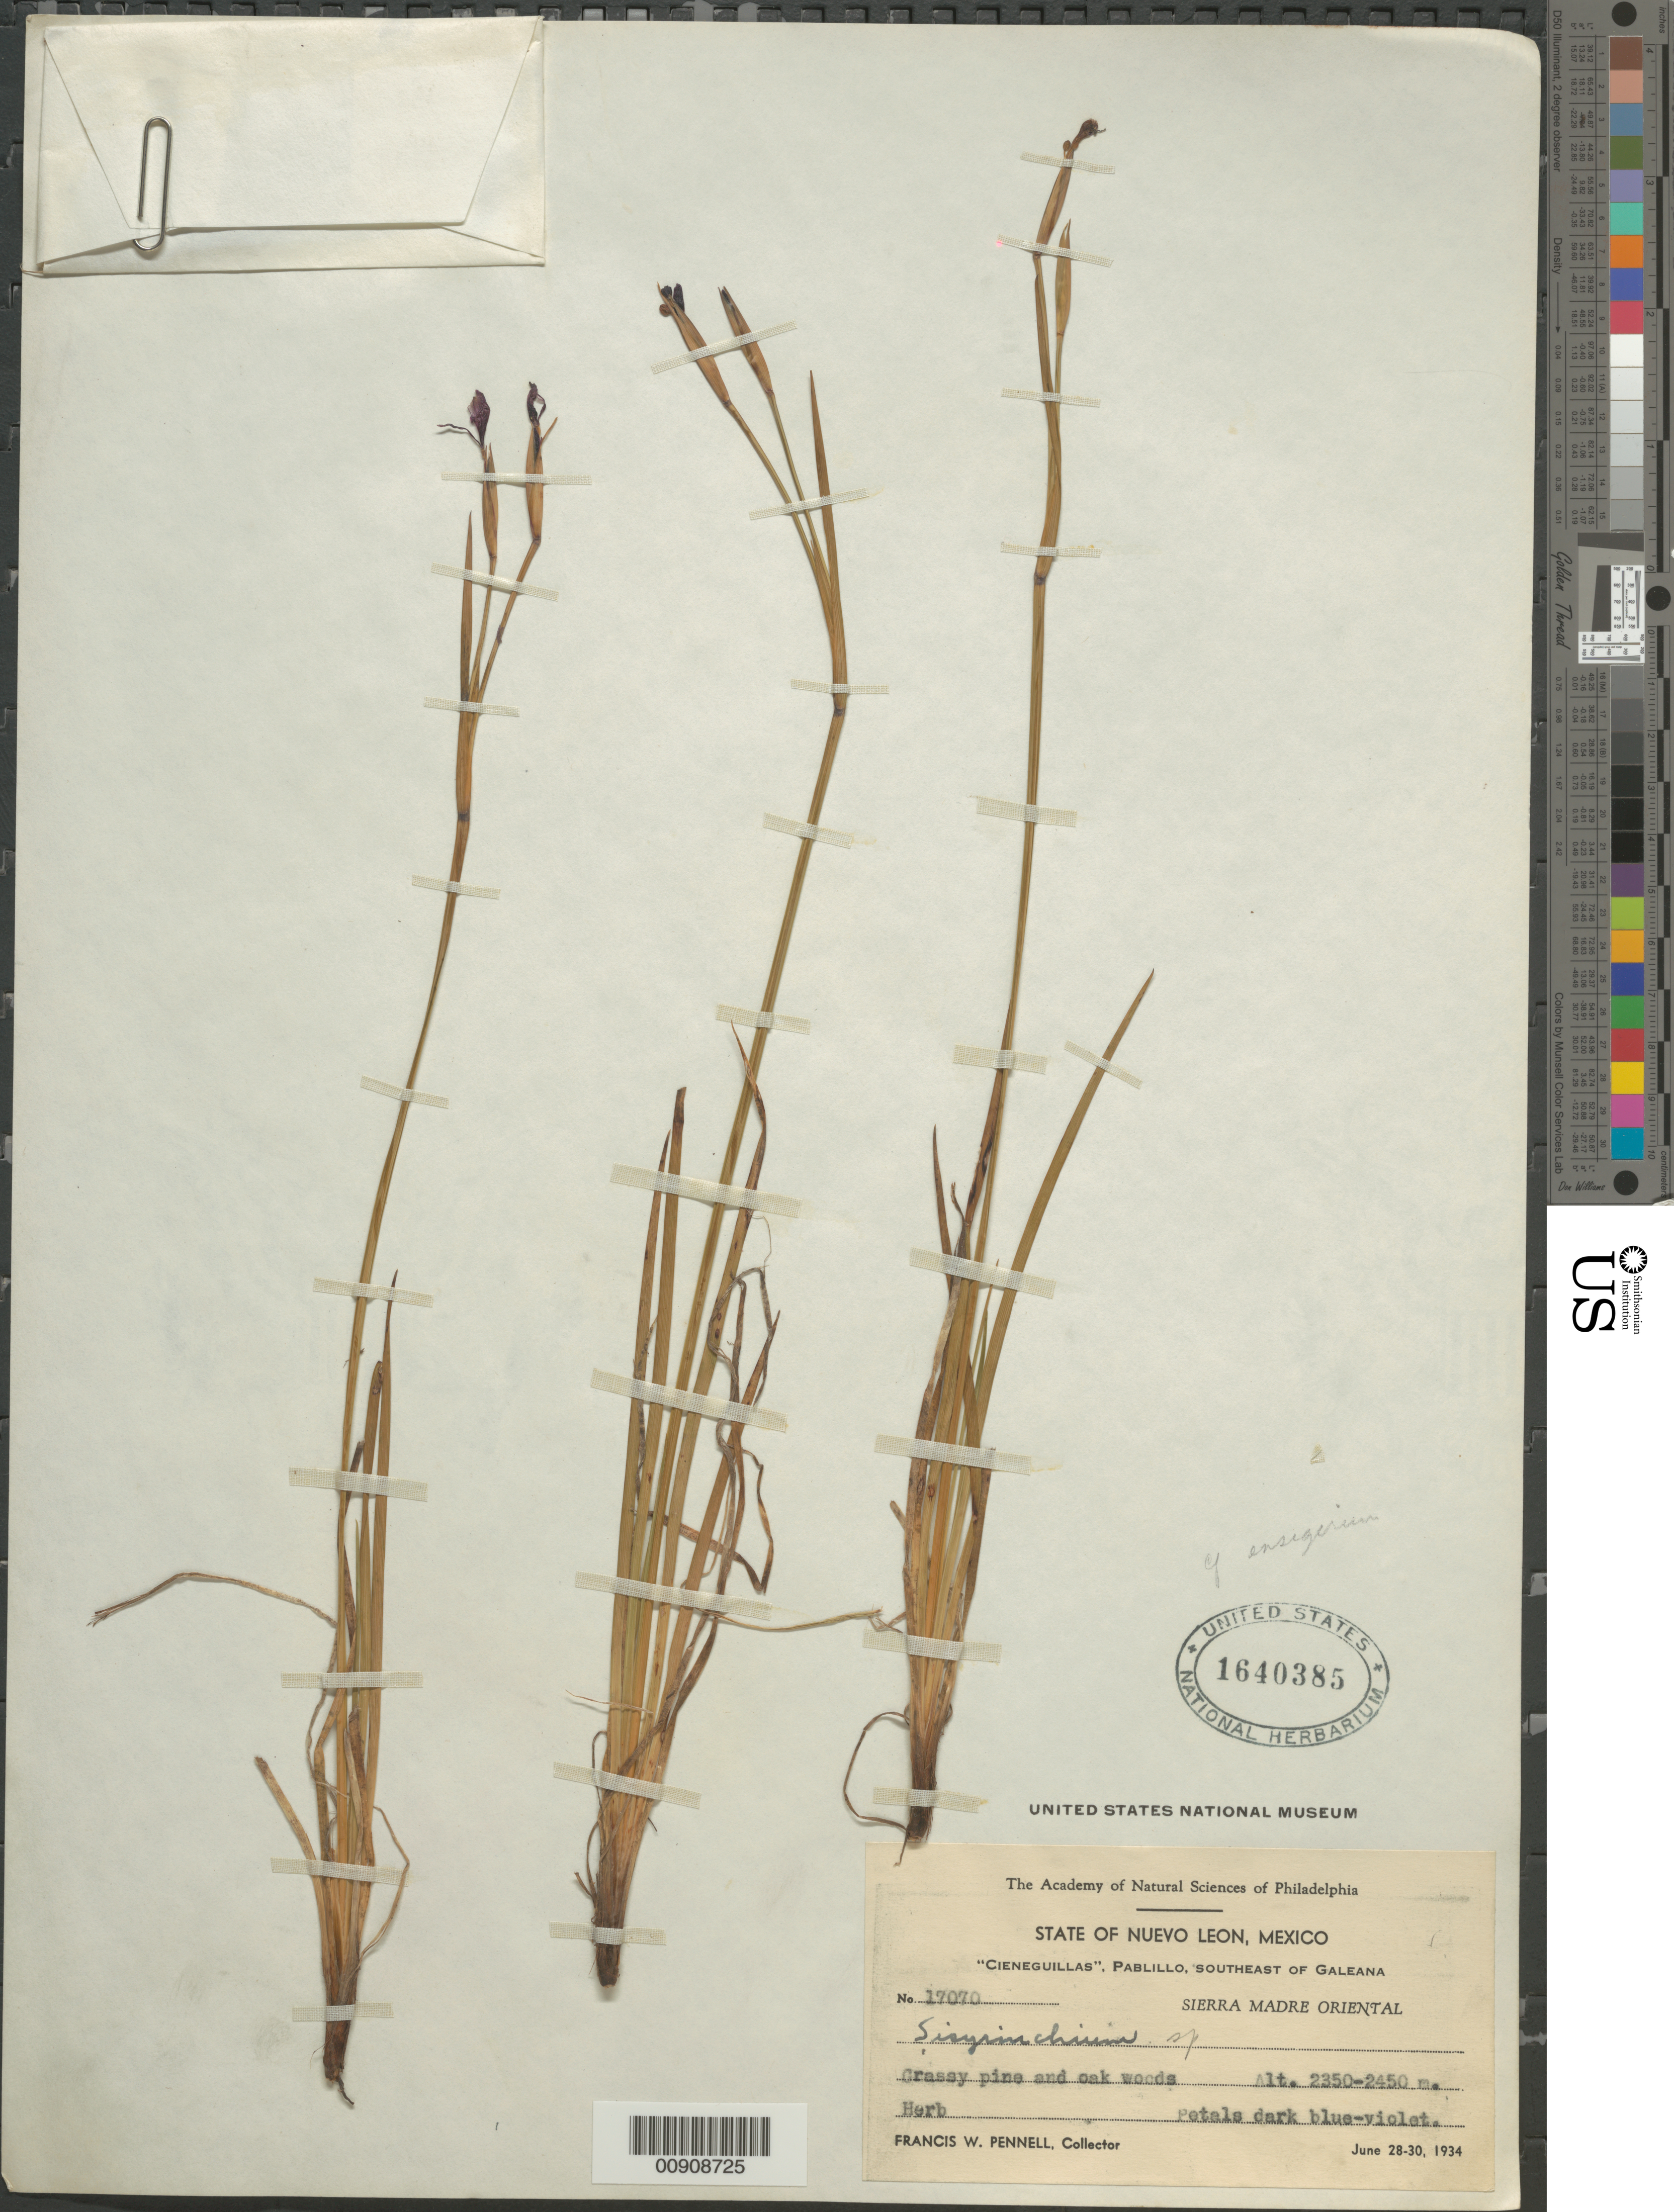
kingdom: Plantae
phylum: Tracheophyta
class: Liliopsida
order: Asparagales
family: Iridaceae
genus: Sisyrinchium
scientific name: Sisyrinchium scabrum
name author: Schltdl. & Cham.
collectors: F. W. Pennell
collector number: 17070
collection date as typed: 28 Jun 1934 to 30 Jun 1934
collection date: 1934-06-28/1934-06-30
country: Mexico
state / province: Nuevo León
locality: Cieneguillas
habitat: Grassy pine and oak woods.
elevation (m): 2450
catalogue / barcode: US 1640385